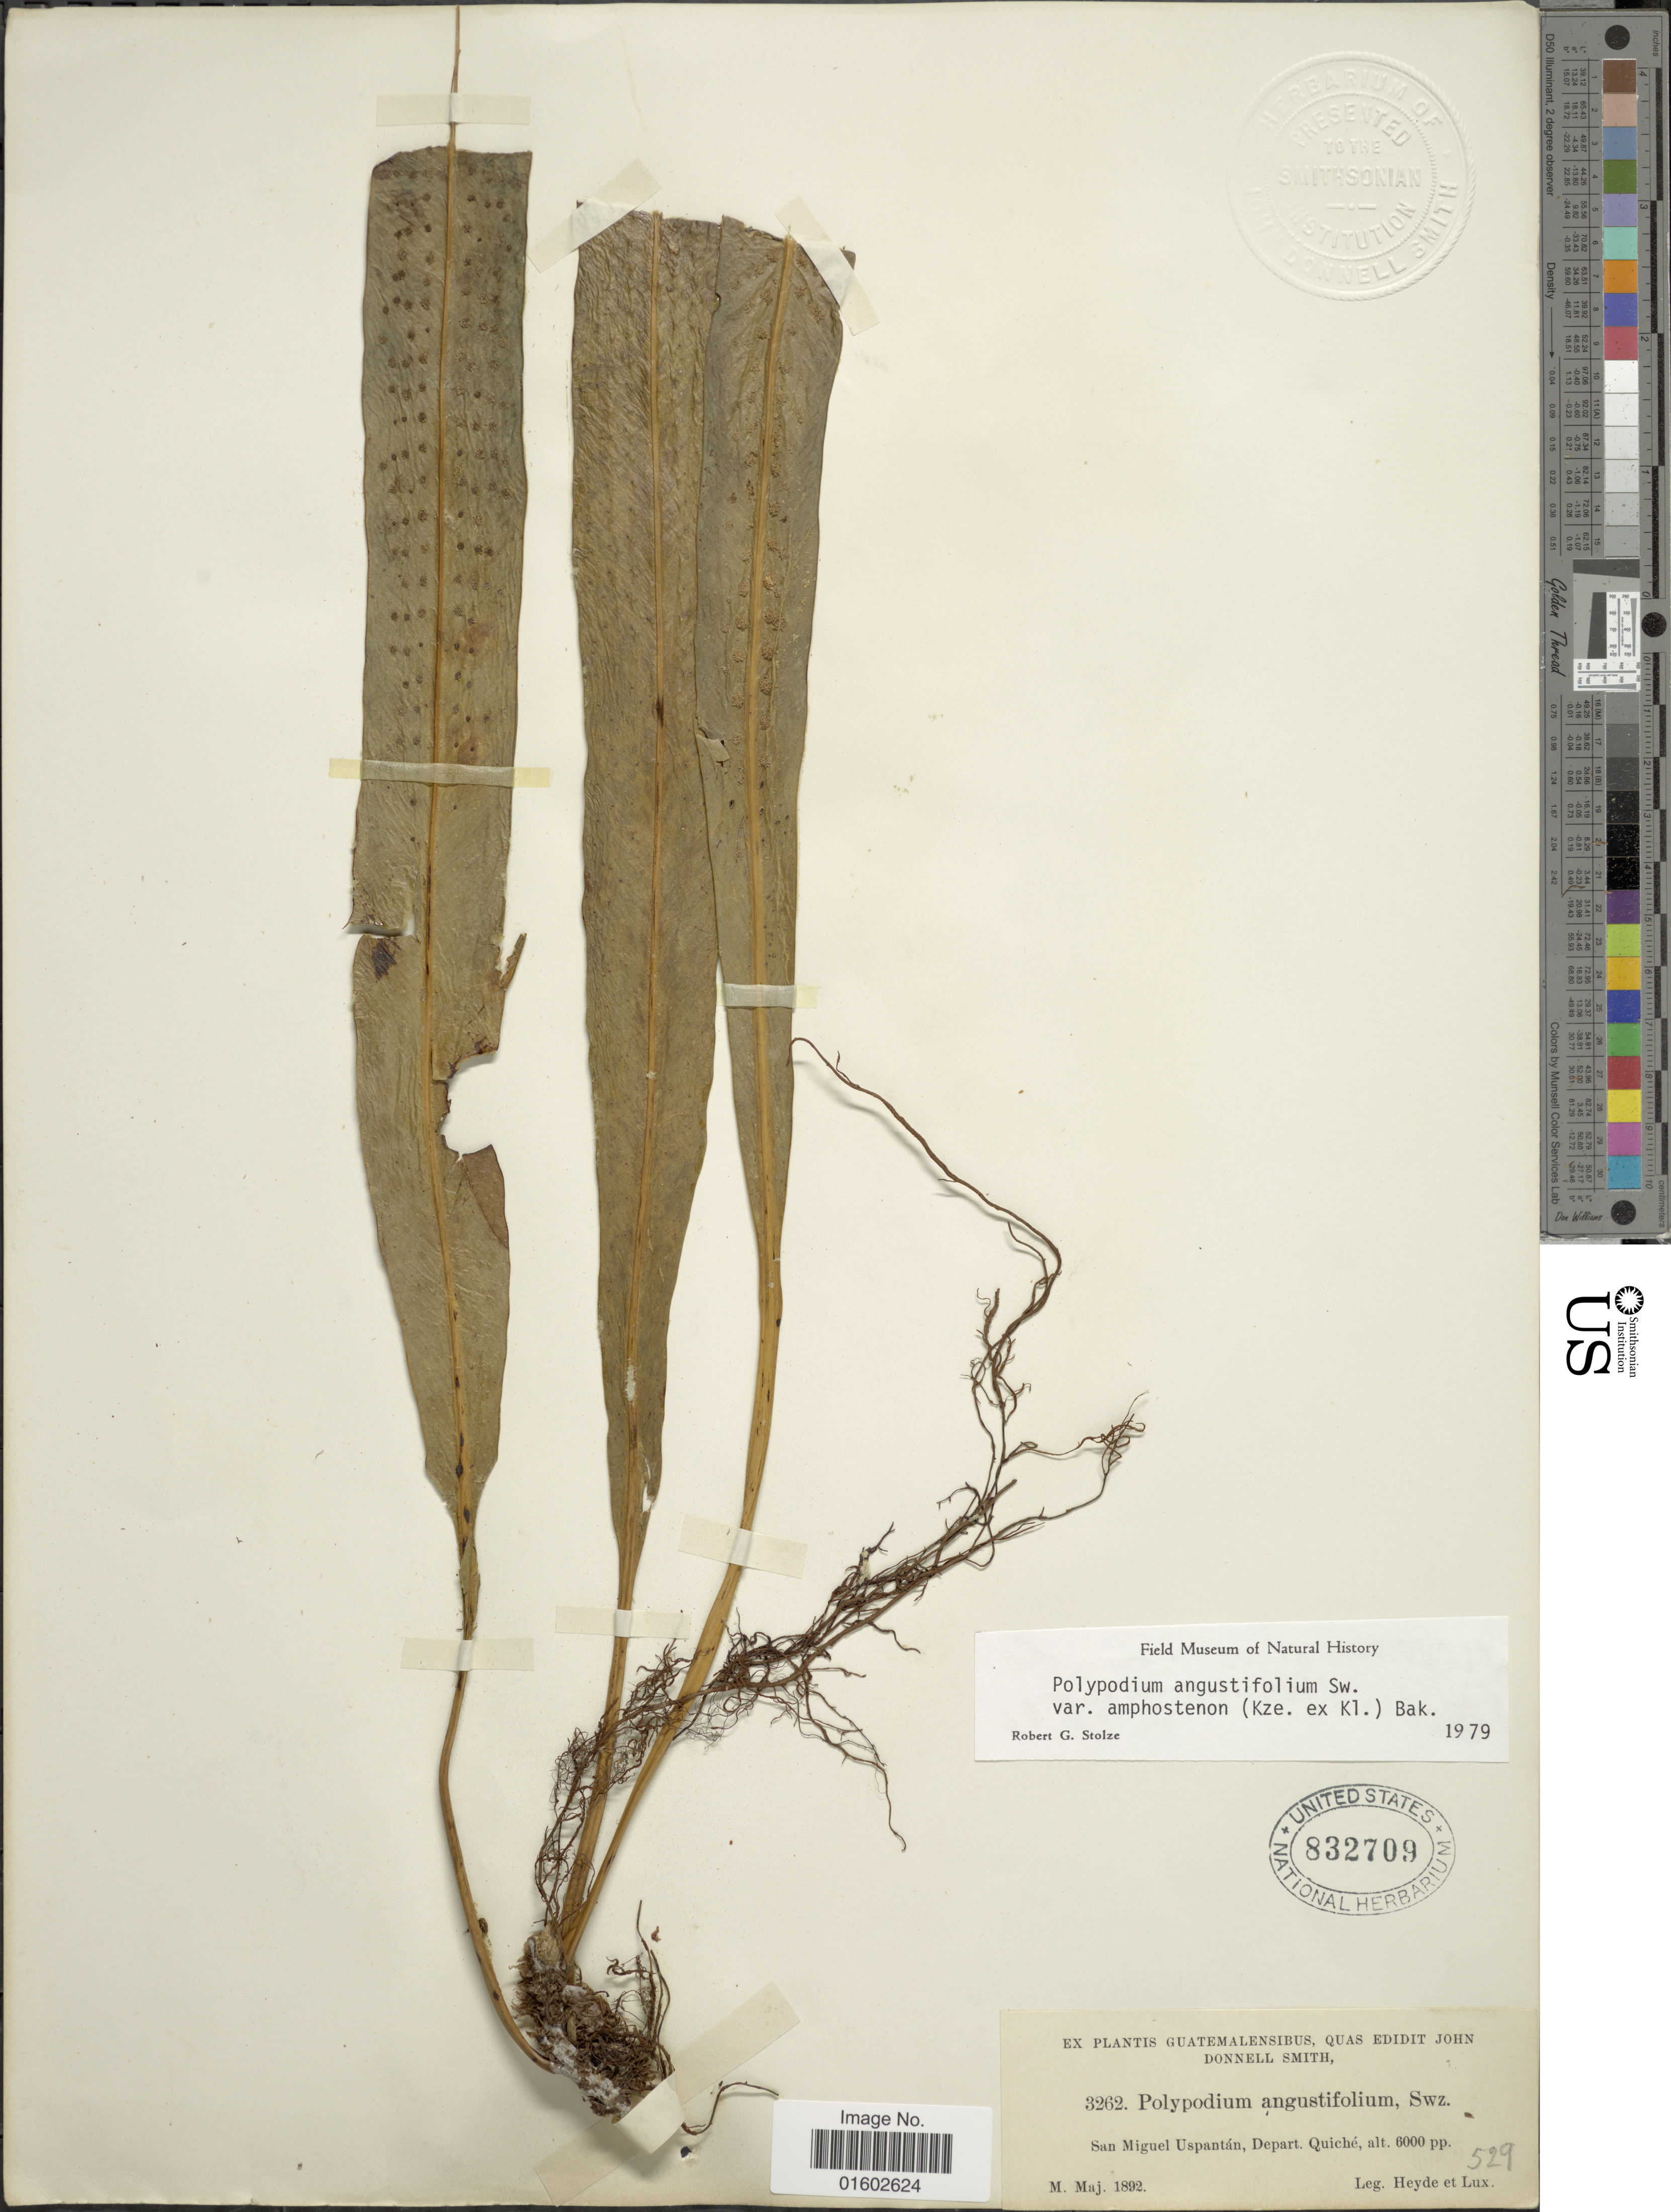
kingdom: Plantae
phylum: Tracheophyta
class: Polypodiopsida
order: Polypodiales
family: Polypodiaceae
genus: Campyloneurum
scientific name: Campyloneurum amphostenon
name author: (Kunze ex Klotzsch) Fée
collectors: Heyde & Lux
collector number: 3262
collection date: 1892-05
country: Guatemala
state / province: El Quiché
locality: San Miguel Uspantan, Depart Quiche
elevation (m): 1829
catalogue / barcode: US 832709